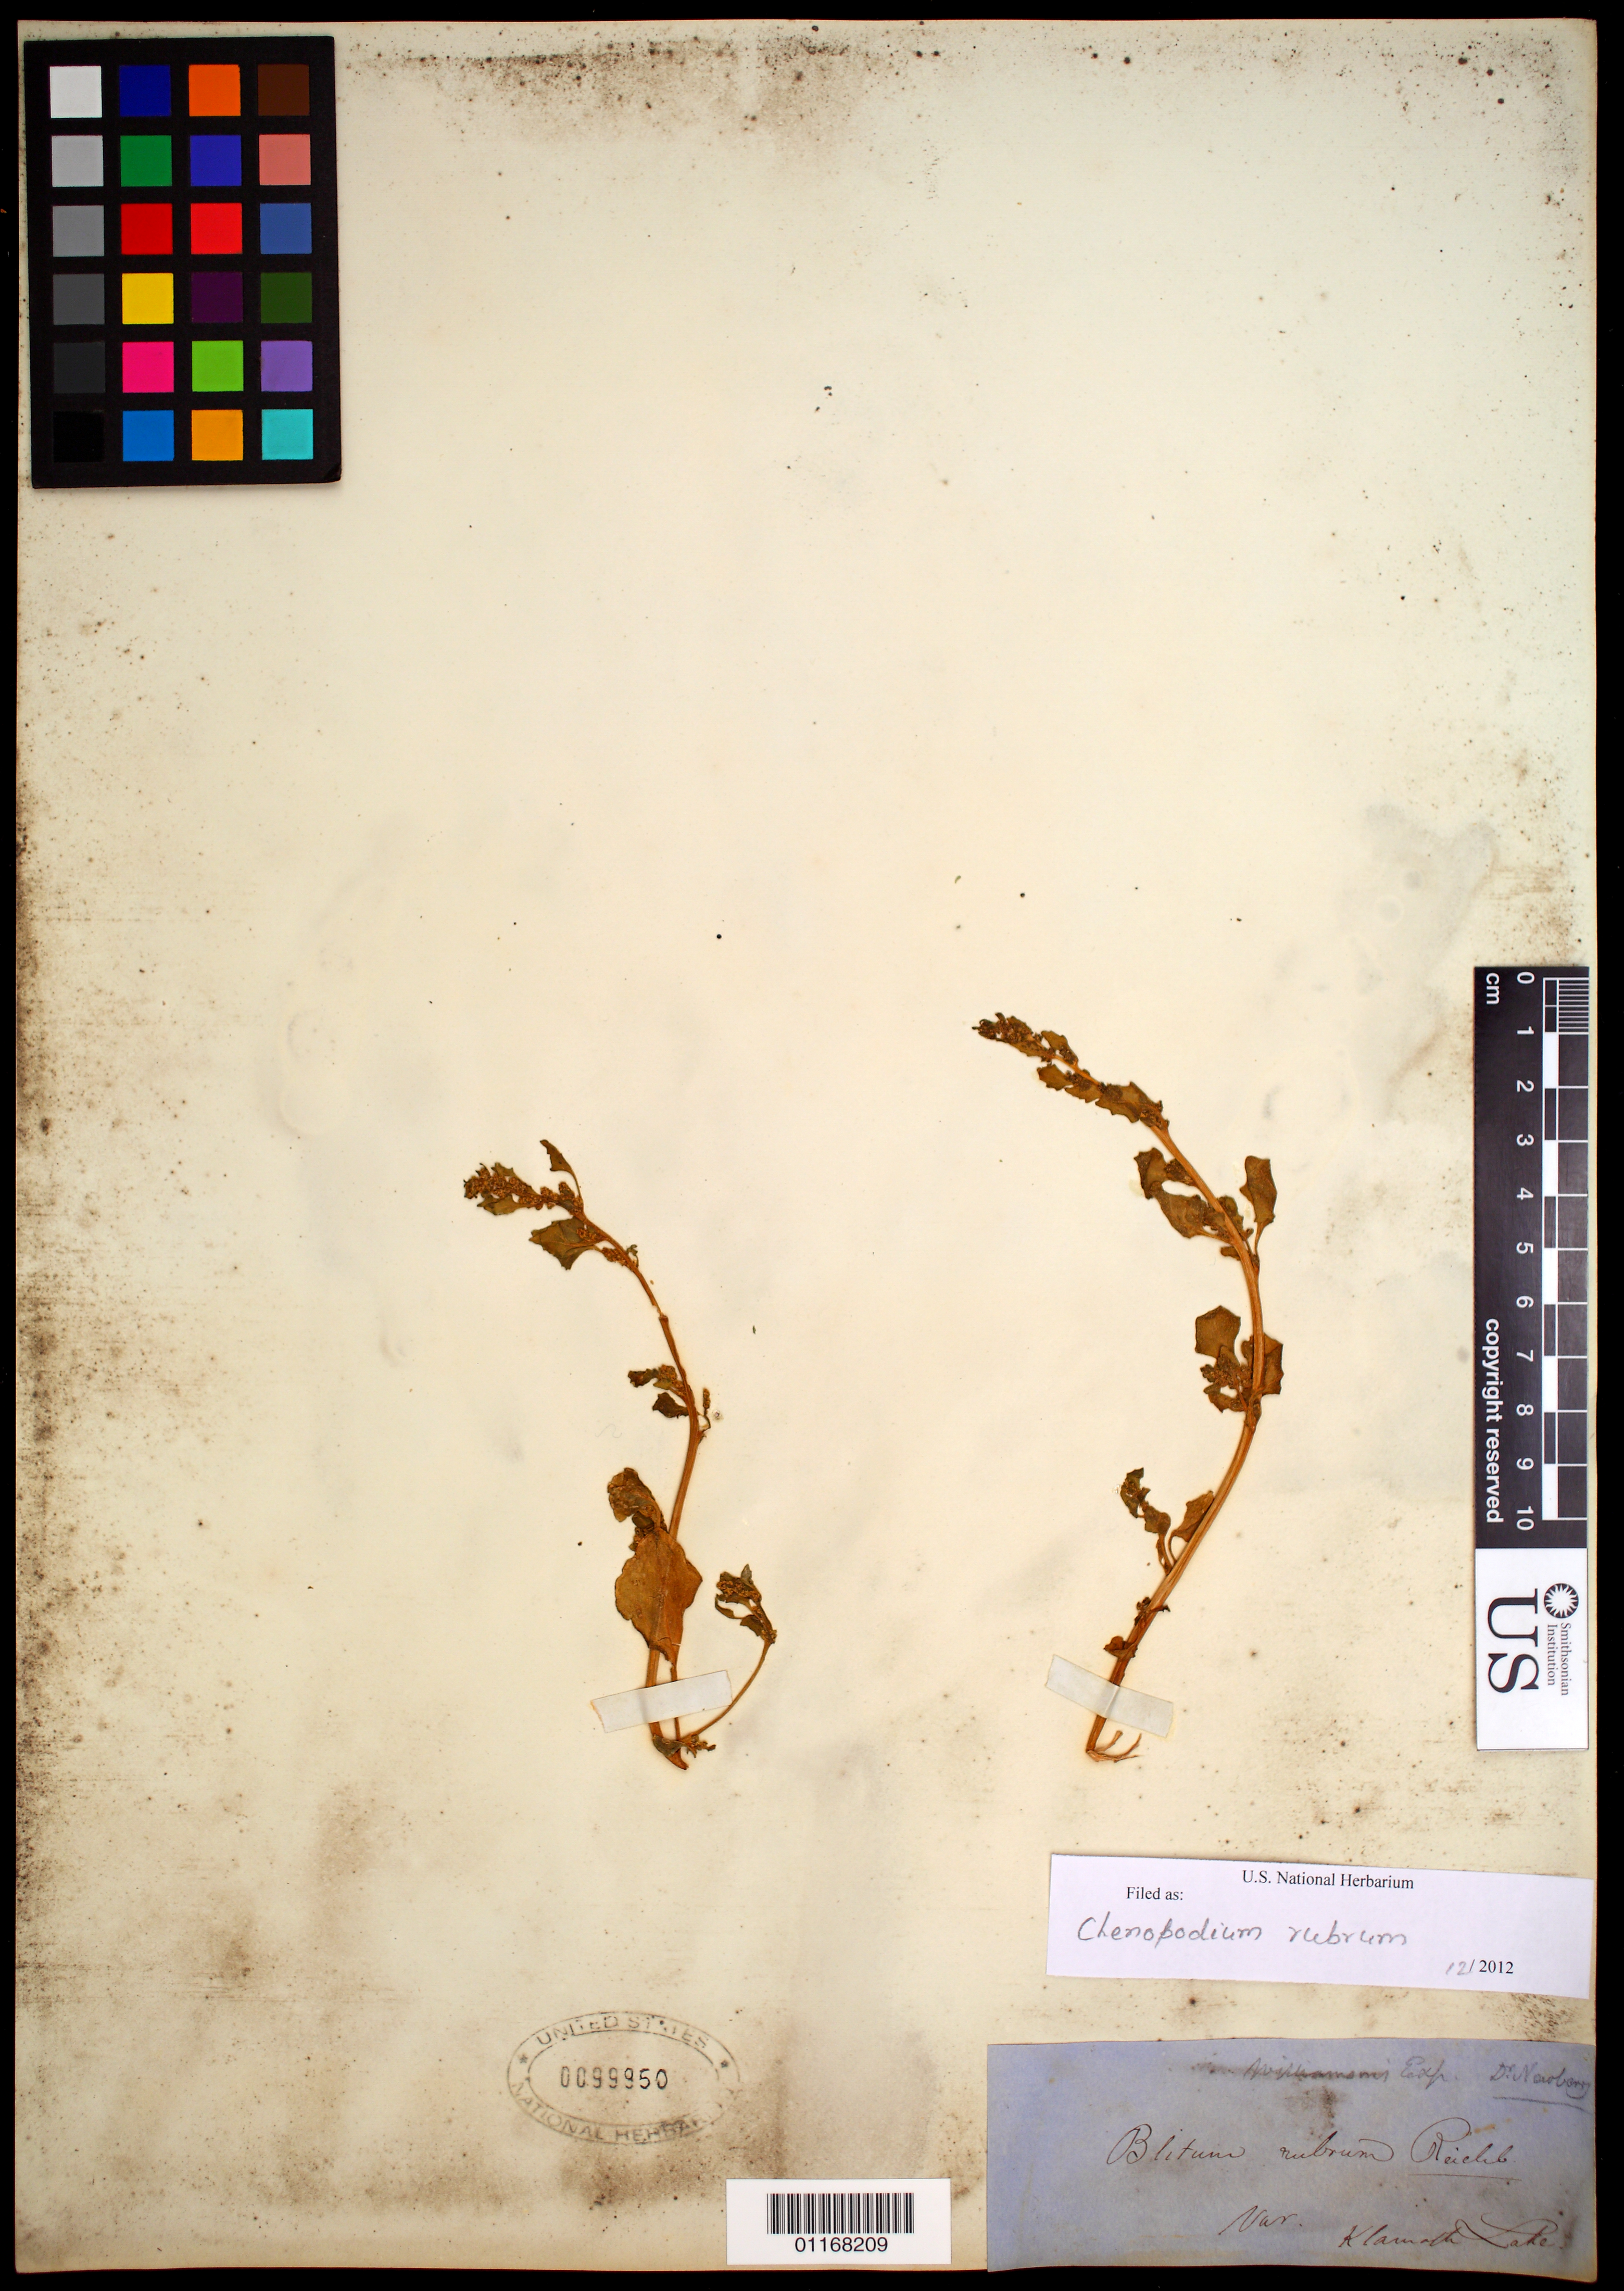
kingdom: Plantae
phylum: Tracheophyta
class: Magnoliopsida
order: Caryophyllales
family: Amaranthaceae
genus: Chenopodium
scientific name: Chenopodium rubrum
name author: L.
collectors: J. S. Newberry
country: United States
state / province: Oregon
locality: Klamath Lake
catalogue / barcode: US 99950